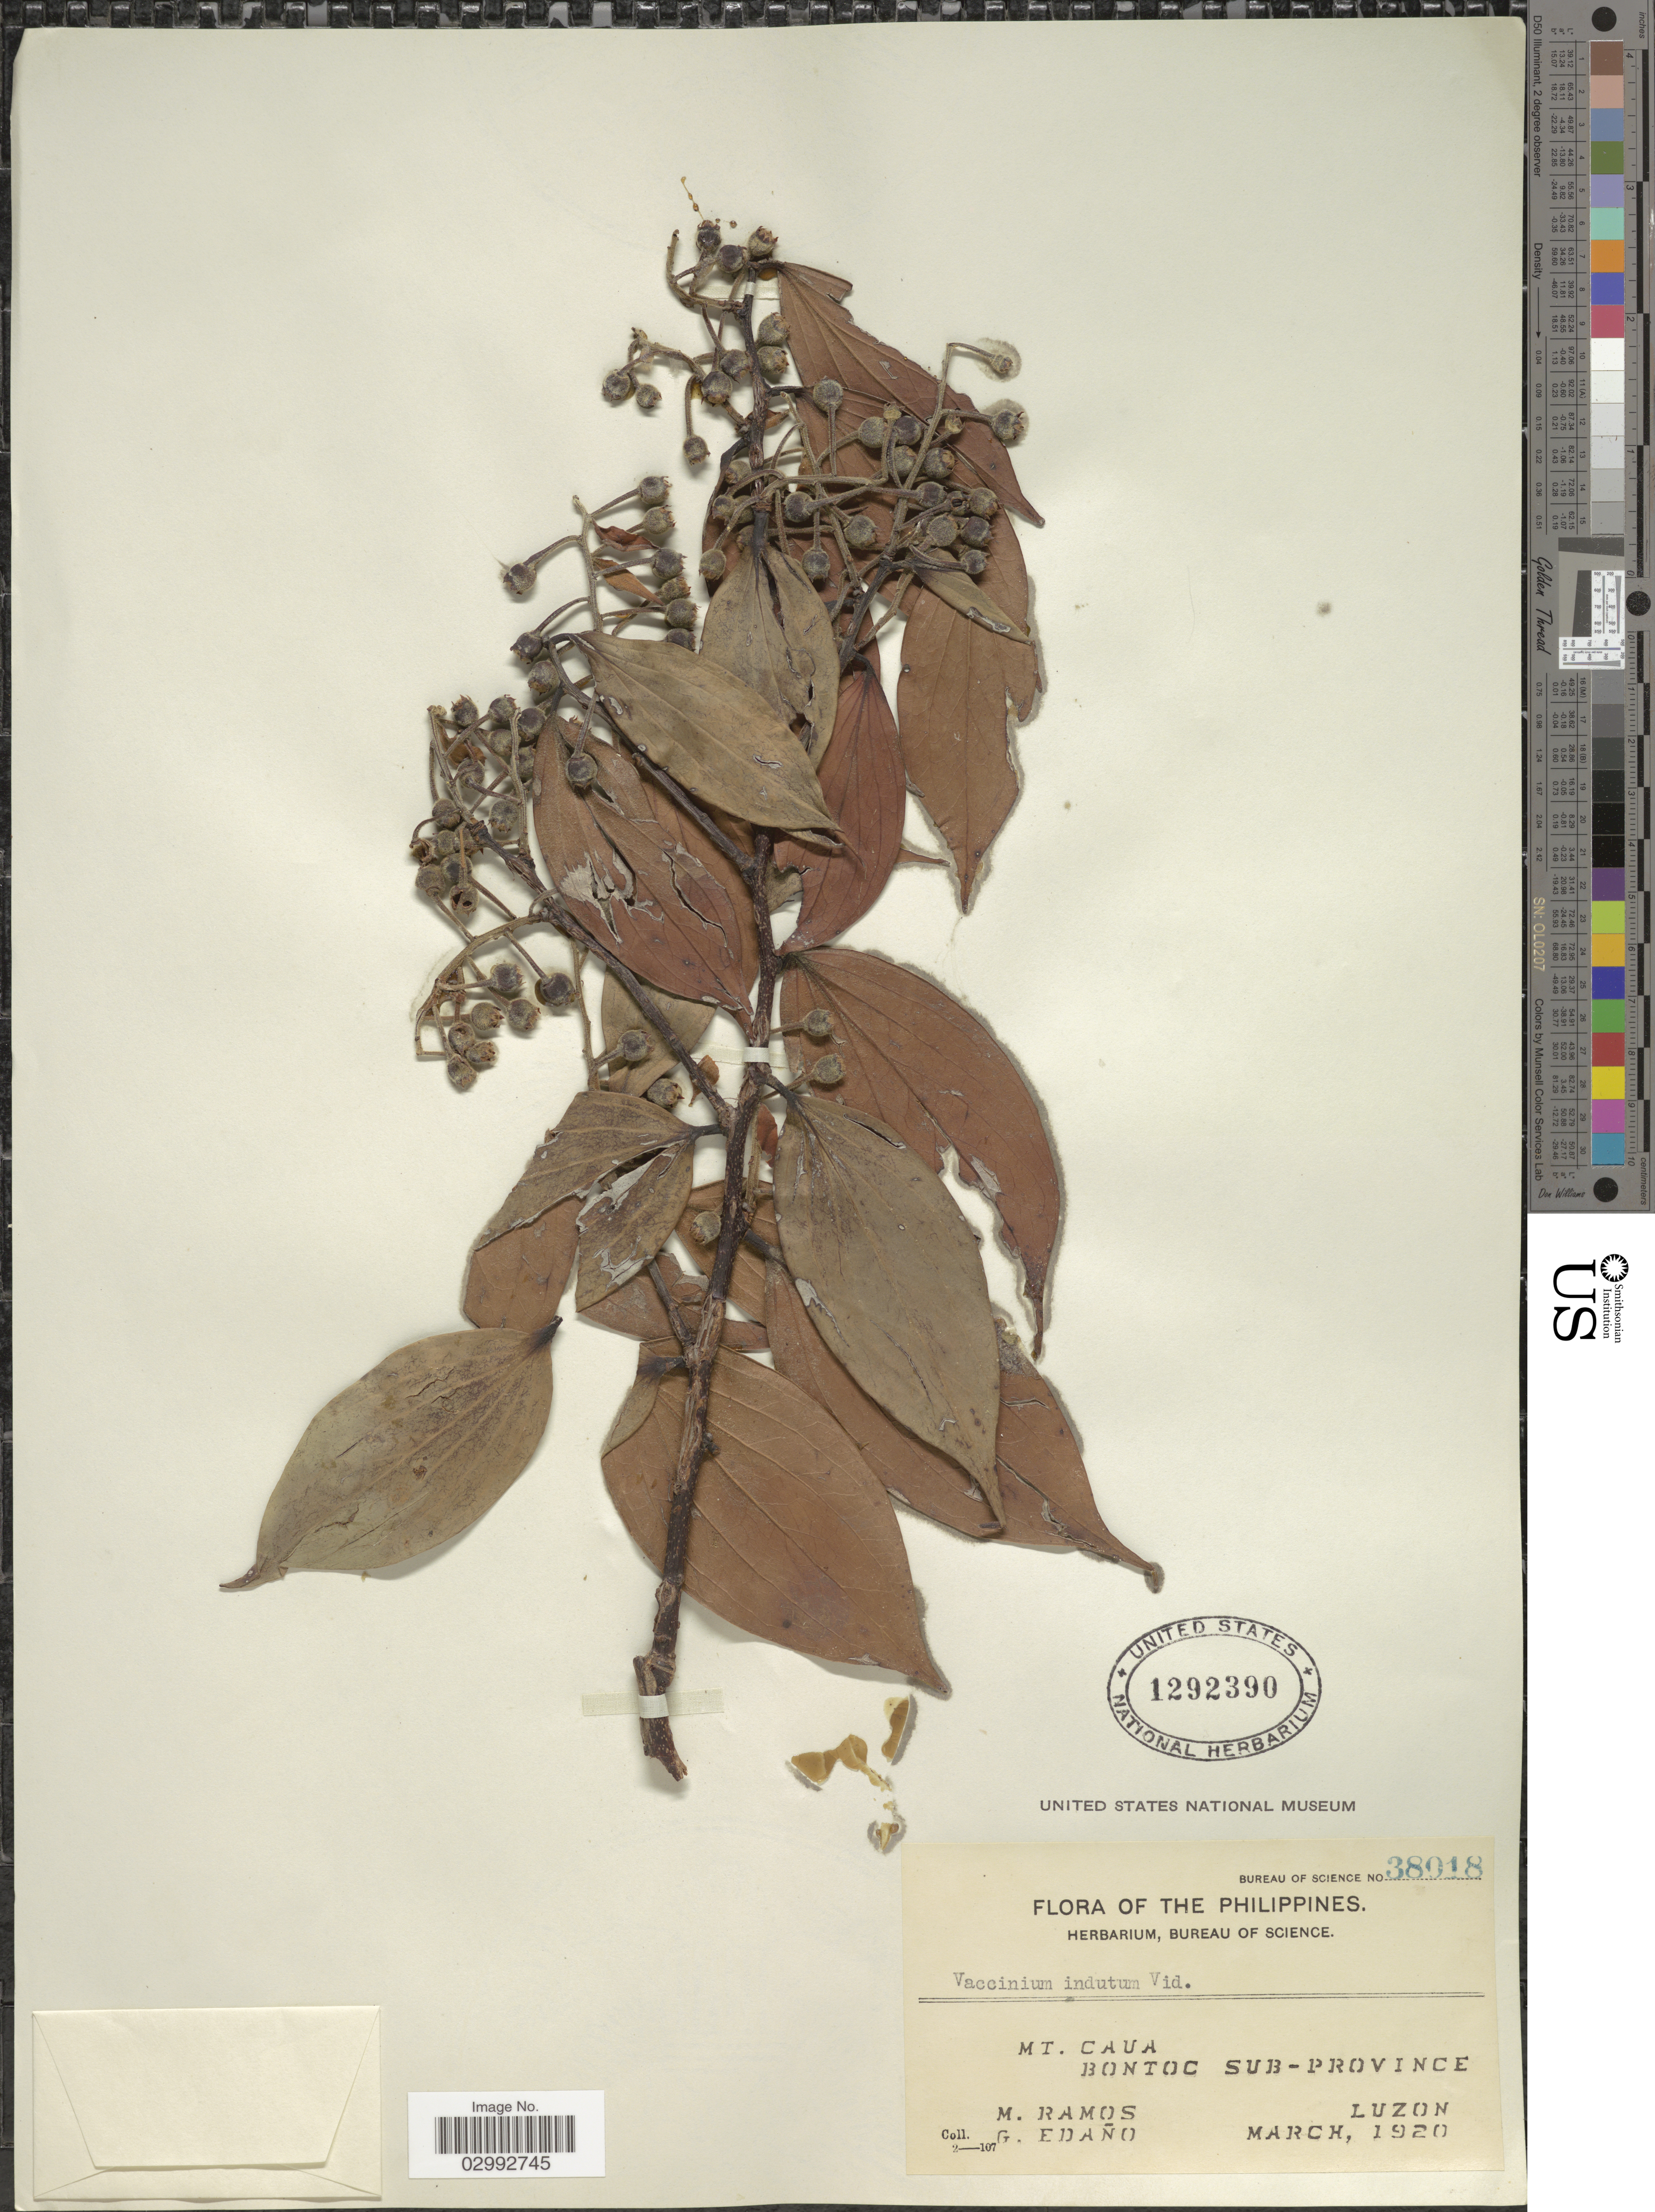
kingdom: Plantae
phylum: Tracheophyta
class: Magnoliopsida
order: Ericales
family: Ericaceae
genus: Vaccinium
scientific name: Vaccinium indutum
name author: S. Vidal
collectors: M. Ramos & G. Edaño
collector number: Bureau of Science 38918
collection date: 1920-03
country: Philippines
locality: Mt. Caua, Bontoc Sub-Province.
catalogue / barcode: US 1292390